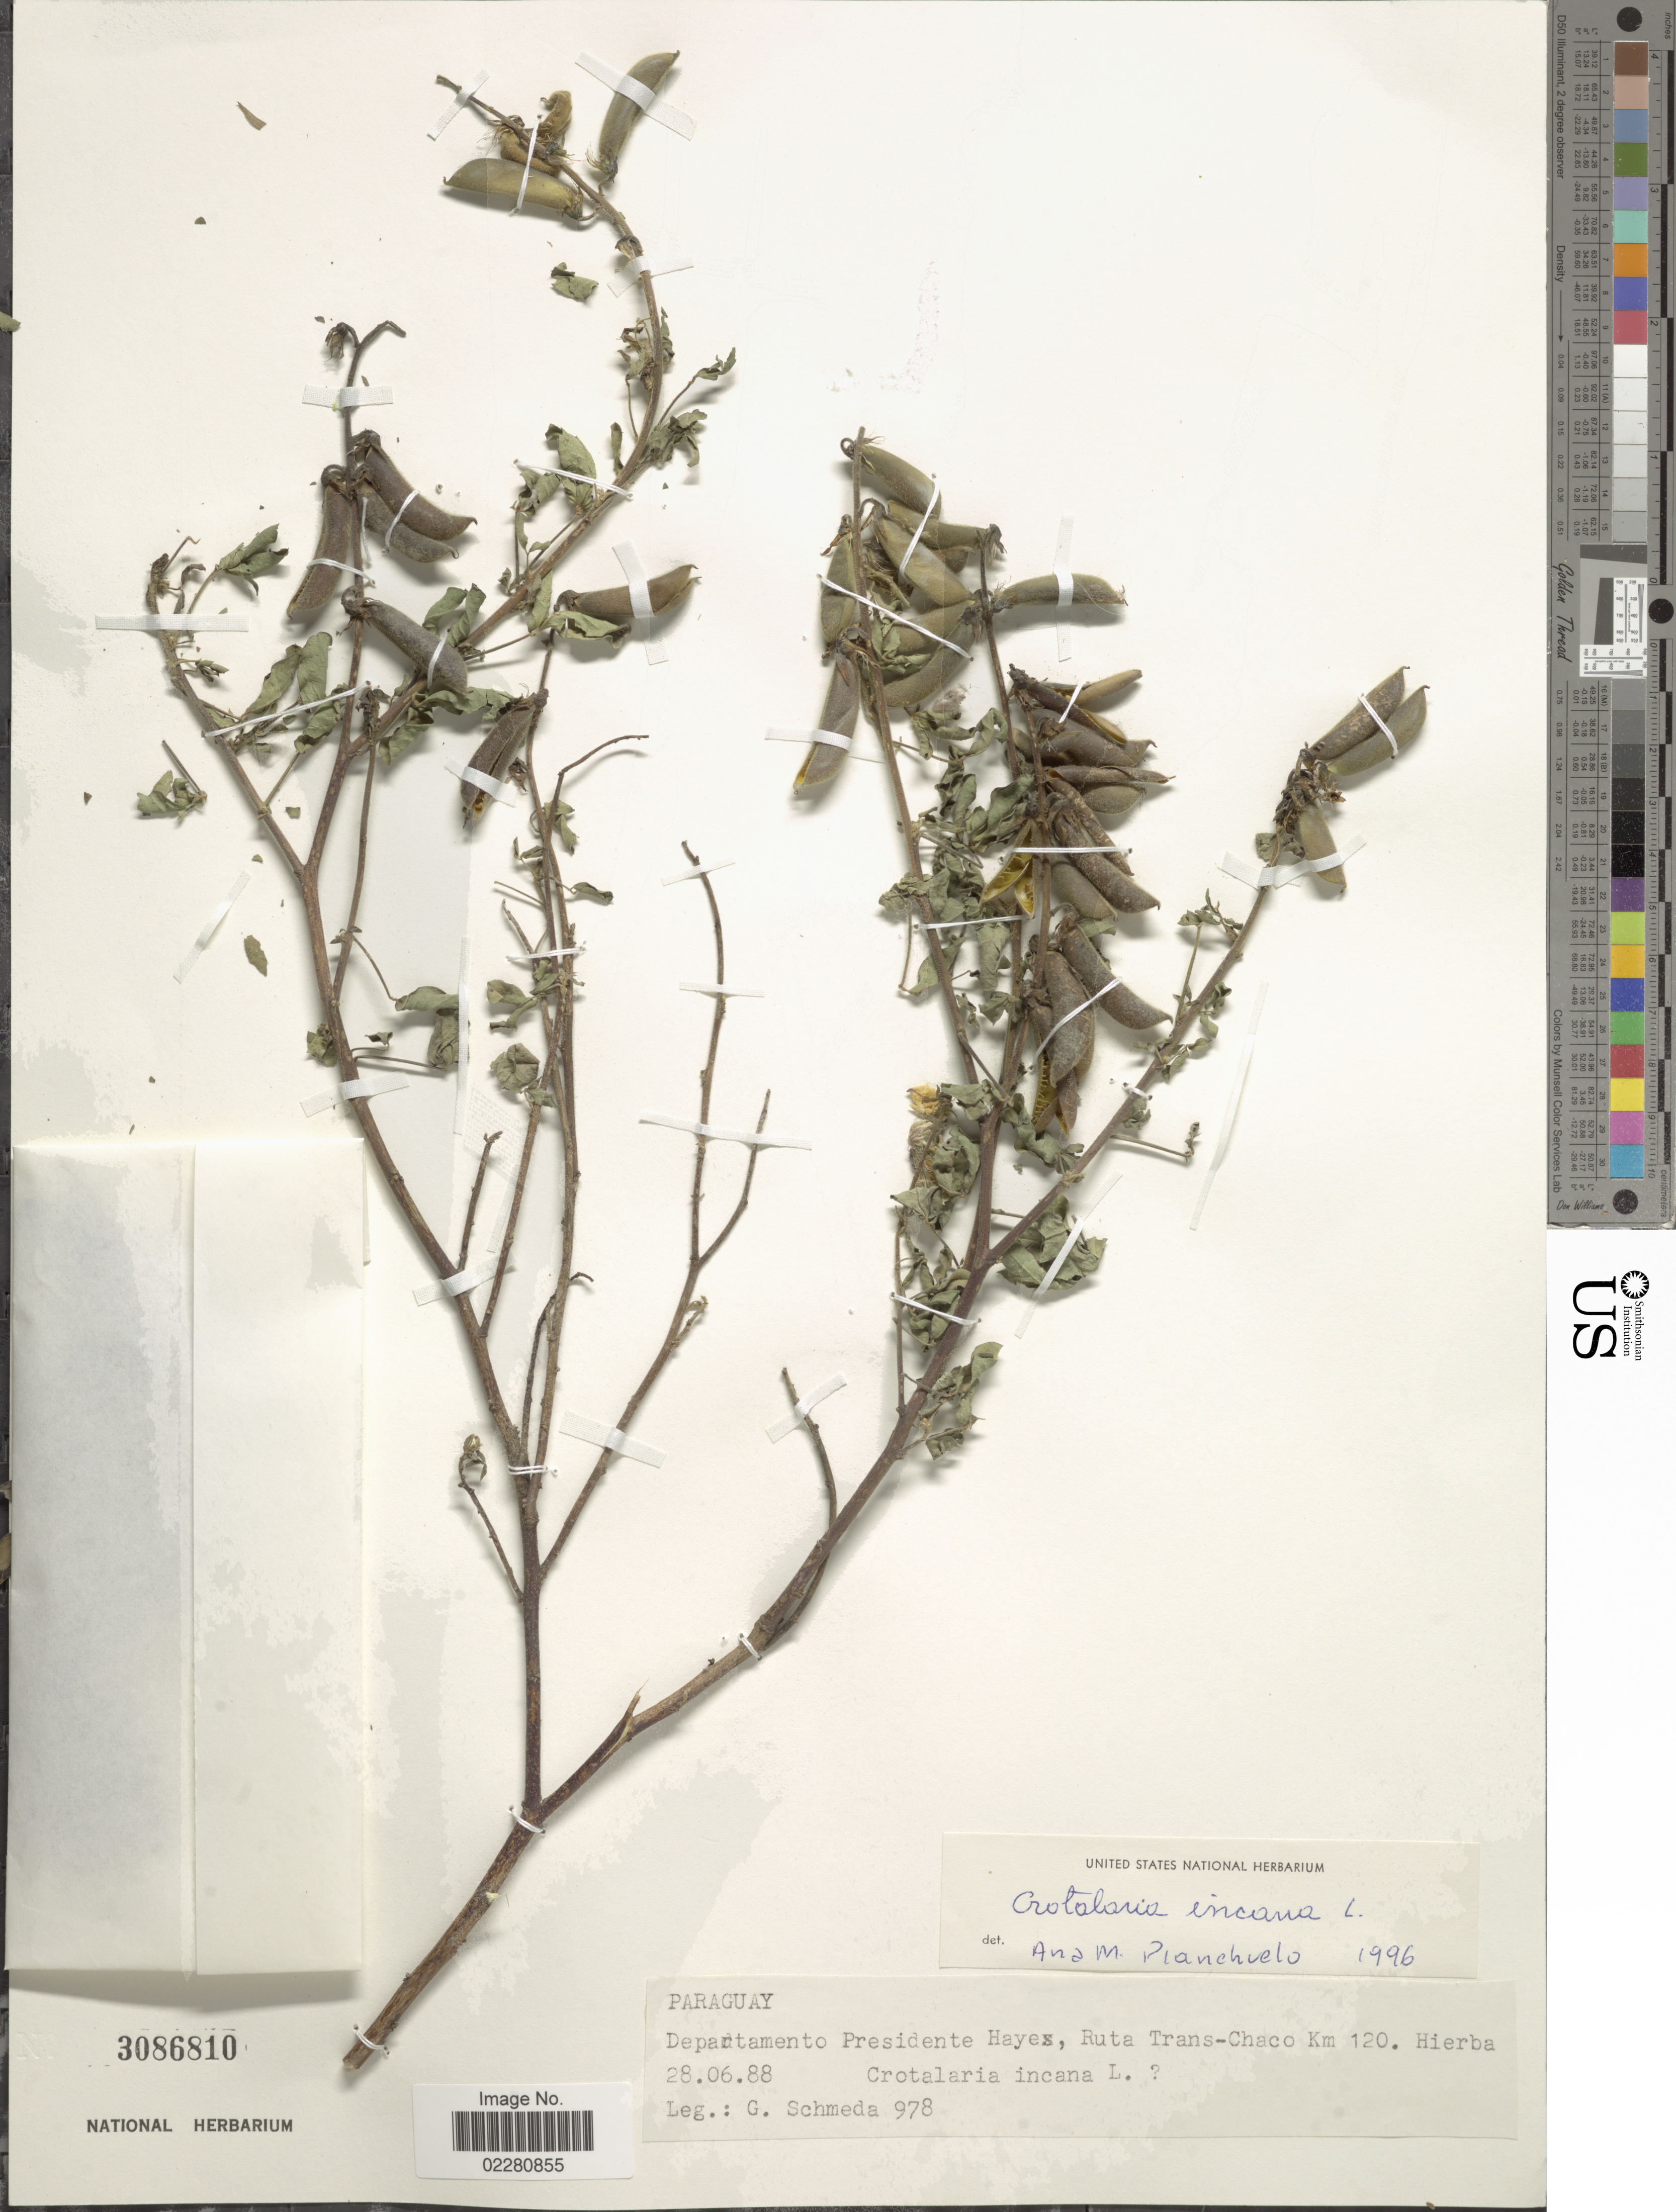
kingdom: Plantae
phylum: Tracheophyta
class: Magnoliopsida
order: Fabales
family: Fabaceae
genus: Crotalaria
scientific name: Crotalaria incana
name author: L.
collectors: G. Schmeda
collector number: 978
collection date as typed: Transcribed d/m/y: 28/6/88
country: Paraguay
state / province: Presidente Hayes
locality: Departamento Presidente Hayes, Ruta Trans-Chaco Km 120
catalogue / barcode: US 3086810